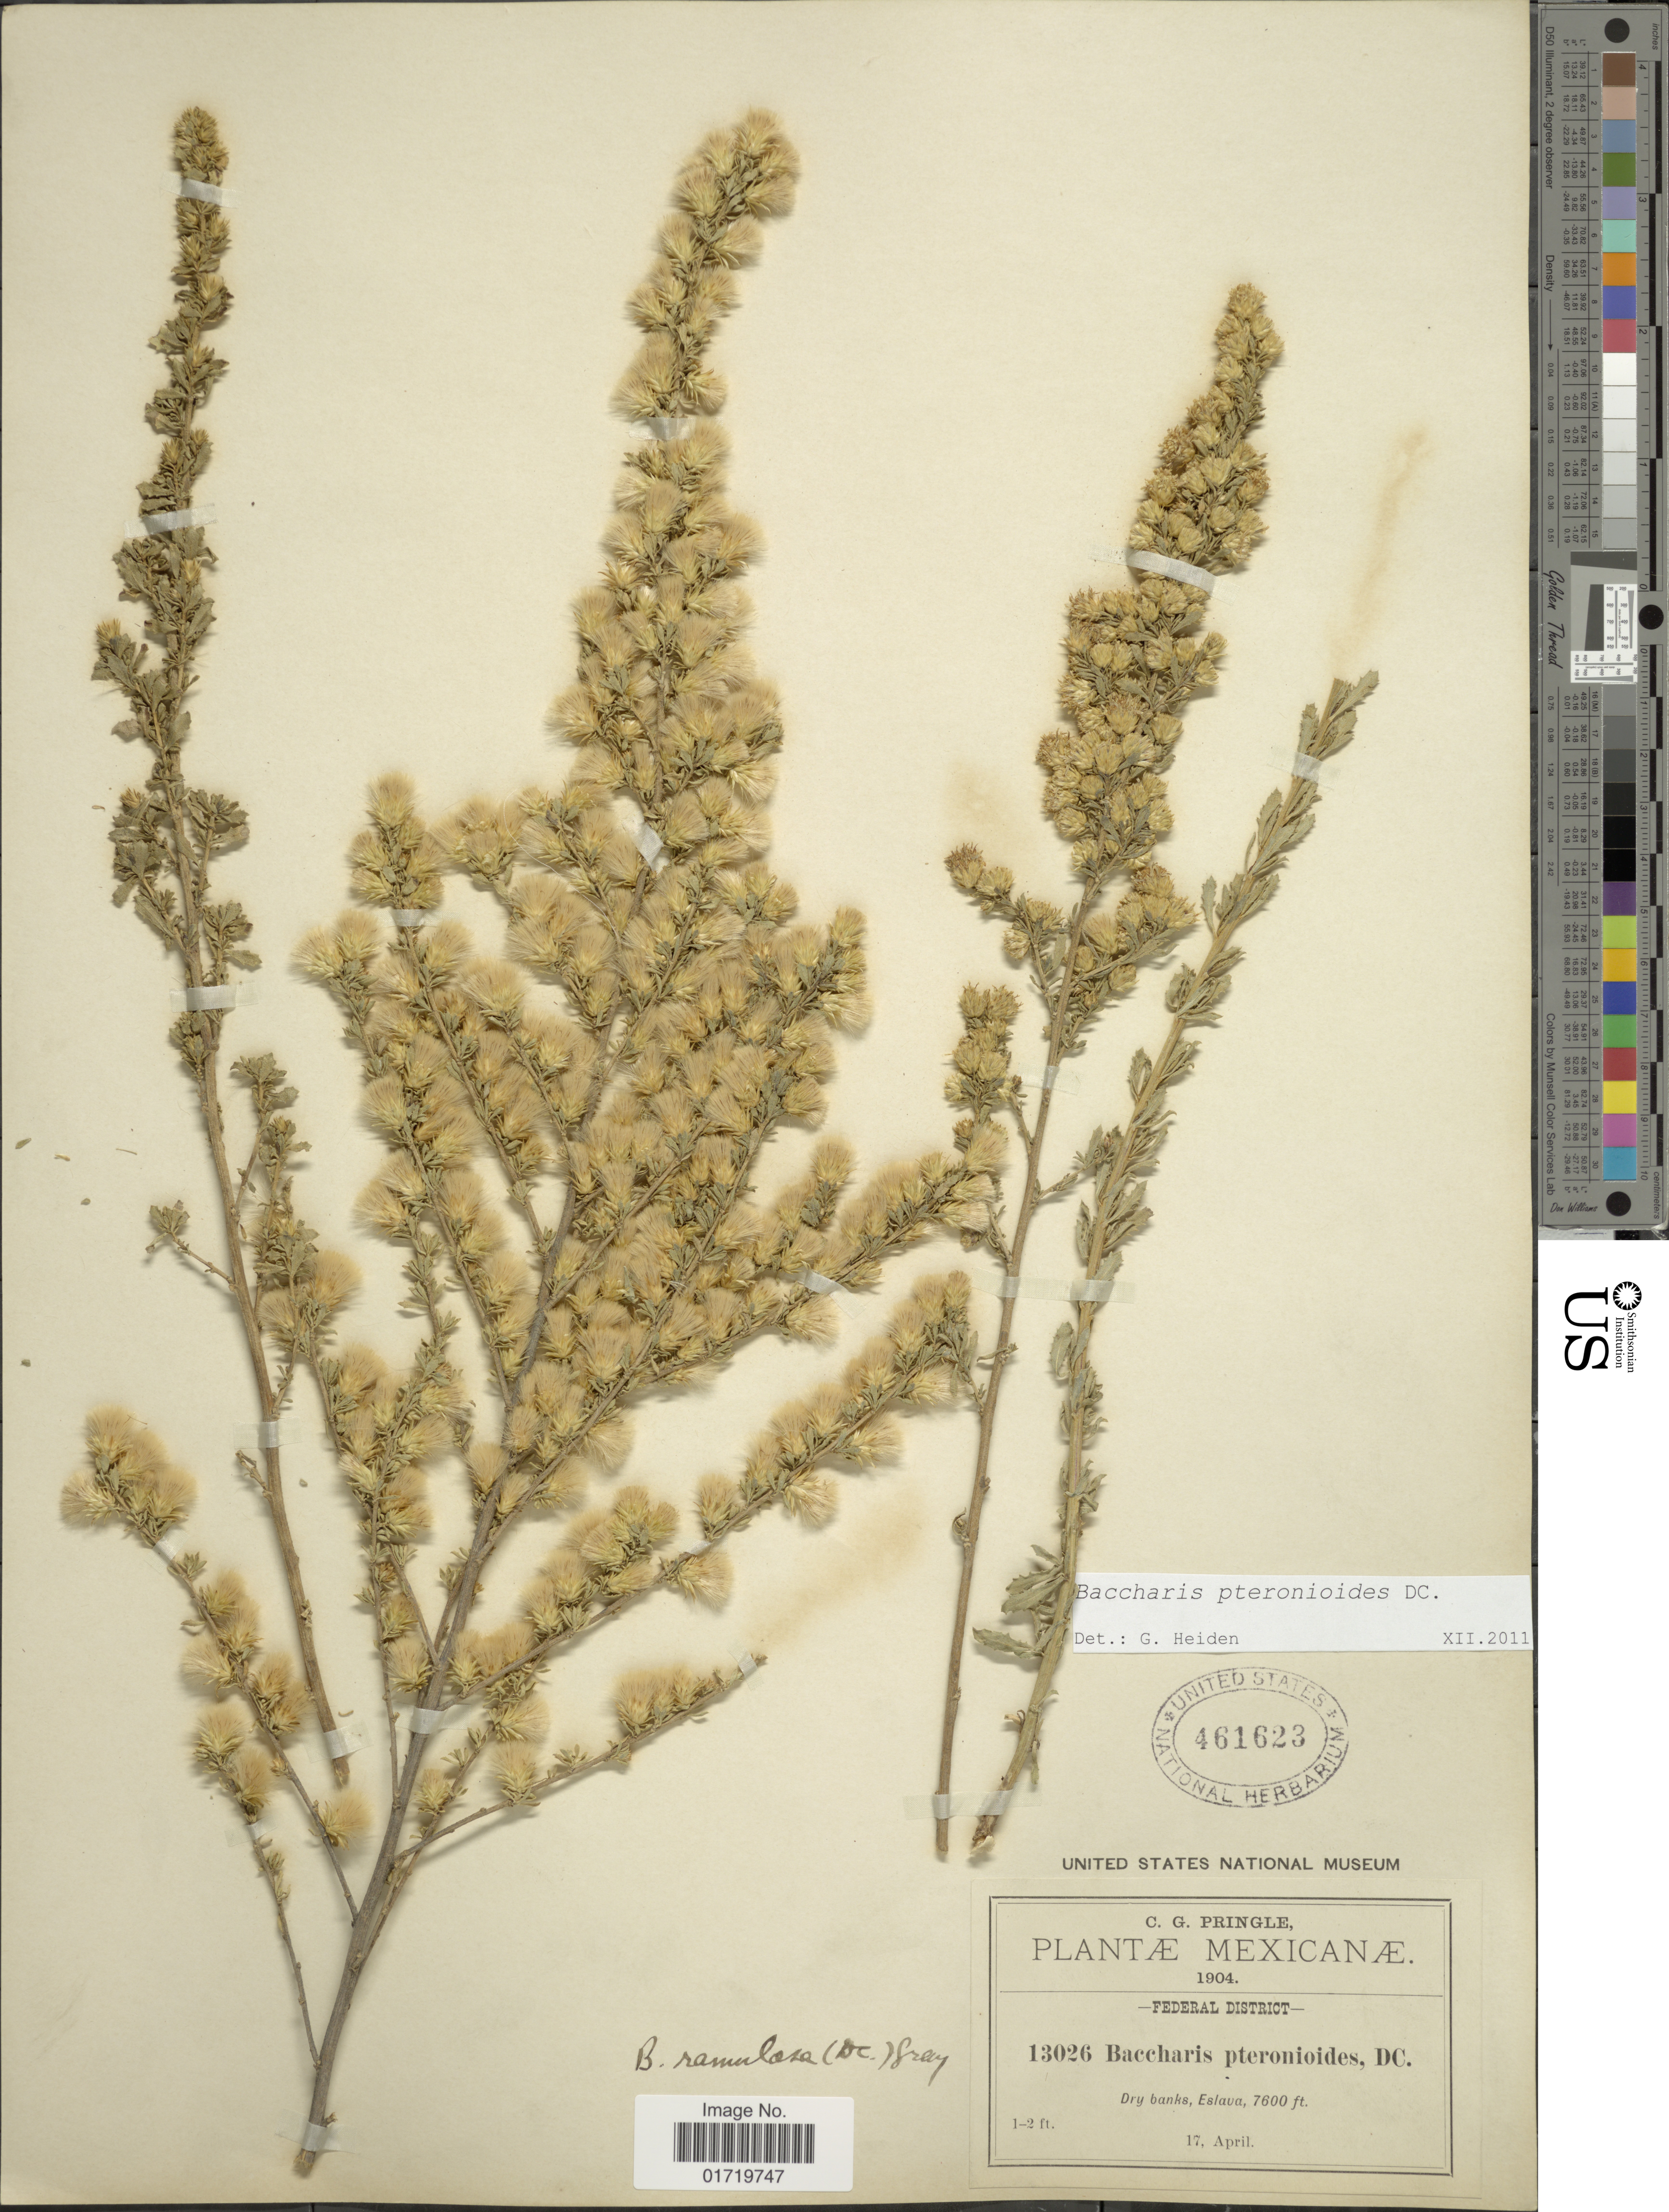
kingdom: Plantae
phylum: Tracheophyta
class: Magnoliopsida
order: Asterales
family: Asteraceae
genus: Baccharis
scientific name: Baccharis pteronioides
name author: DC.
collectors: C. G. Pringle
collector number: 13026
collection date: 1904-04-17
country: Mexico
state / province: Distrito Federal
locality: Federal District, Dry banks, Eslava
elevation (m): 2316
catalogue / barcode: US 461623